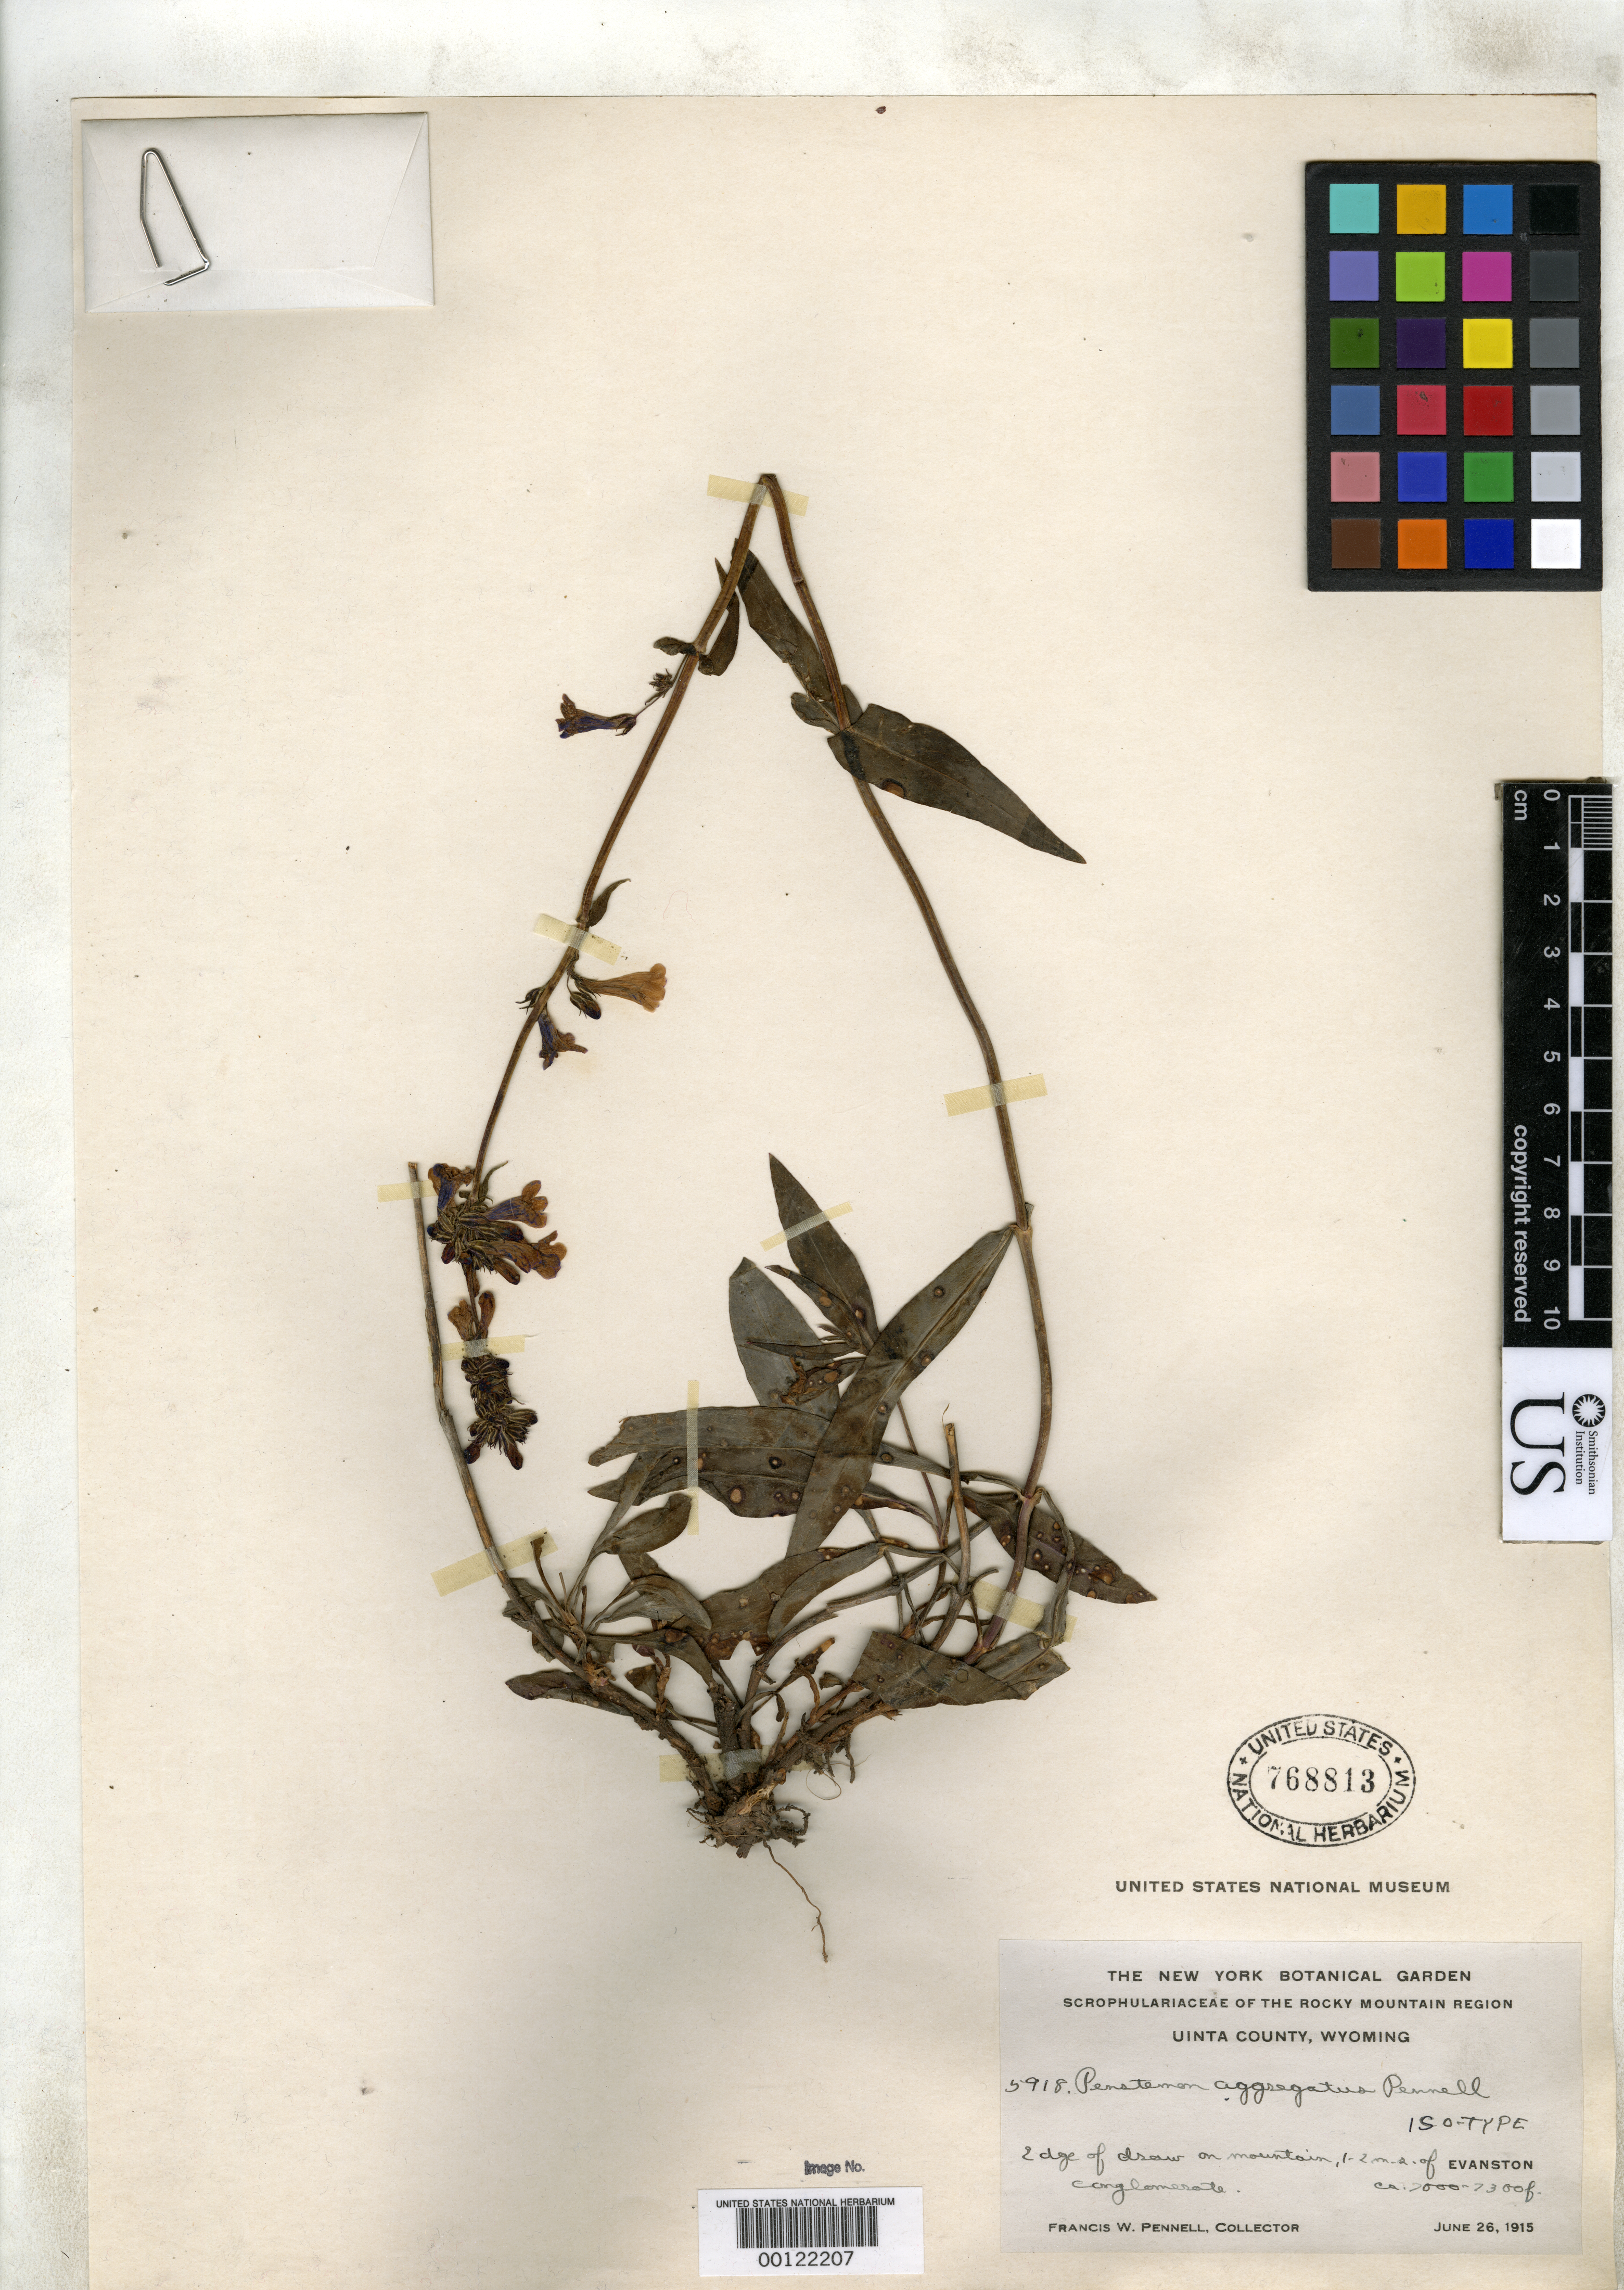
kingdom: Plantae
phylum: Tracheophyta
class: Magnoliopsida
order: Lamiales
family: Plantaginaceae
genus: Penstemon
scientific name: Penstemon aggregatus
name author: Pennell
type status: Isotype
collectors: F. W. Pennell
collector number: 5918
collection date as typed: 26 Jun 1915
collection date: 1915-06-26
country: United States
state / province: Wyoming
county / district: Uinta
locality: Evanston.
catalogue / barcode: US 768813